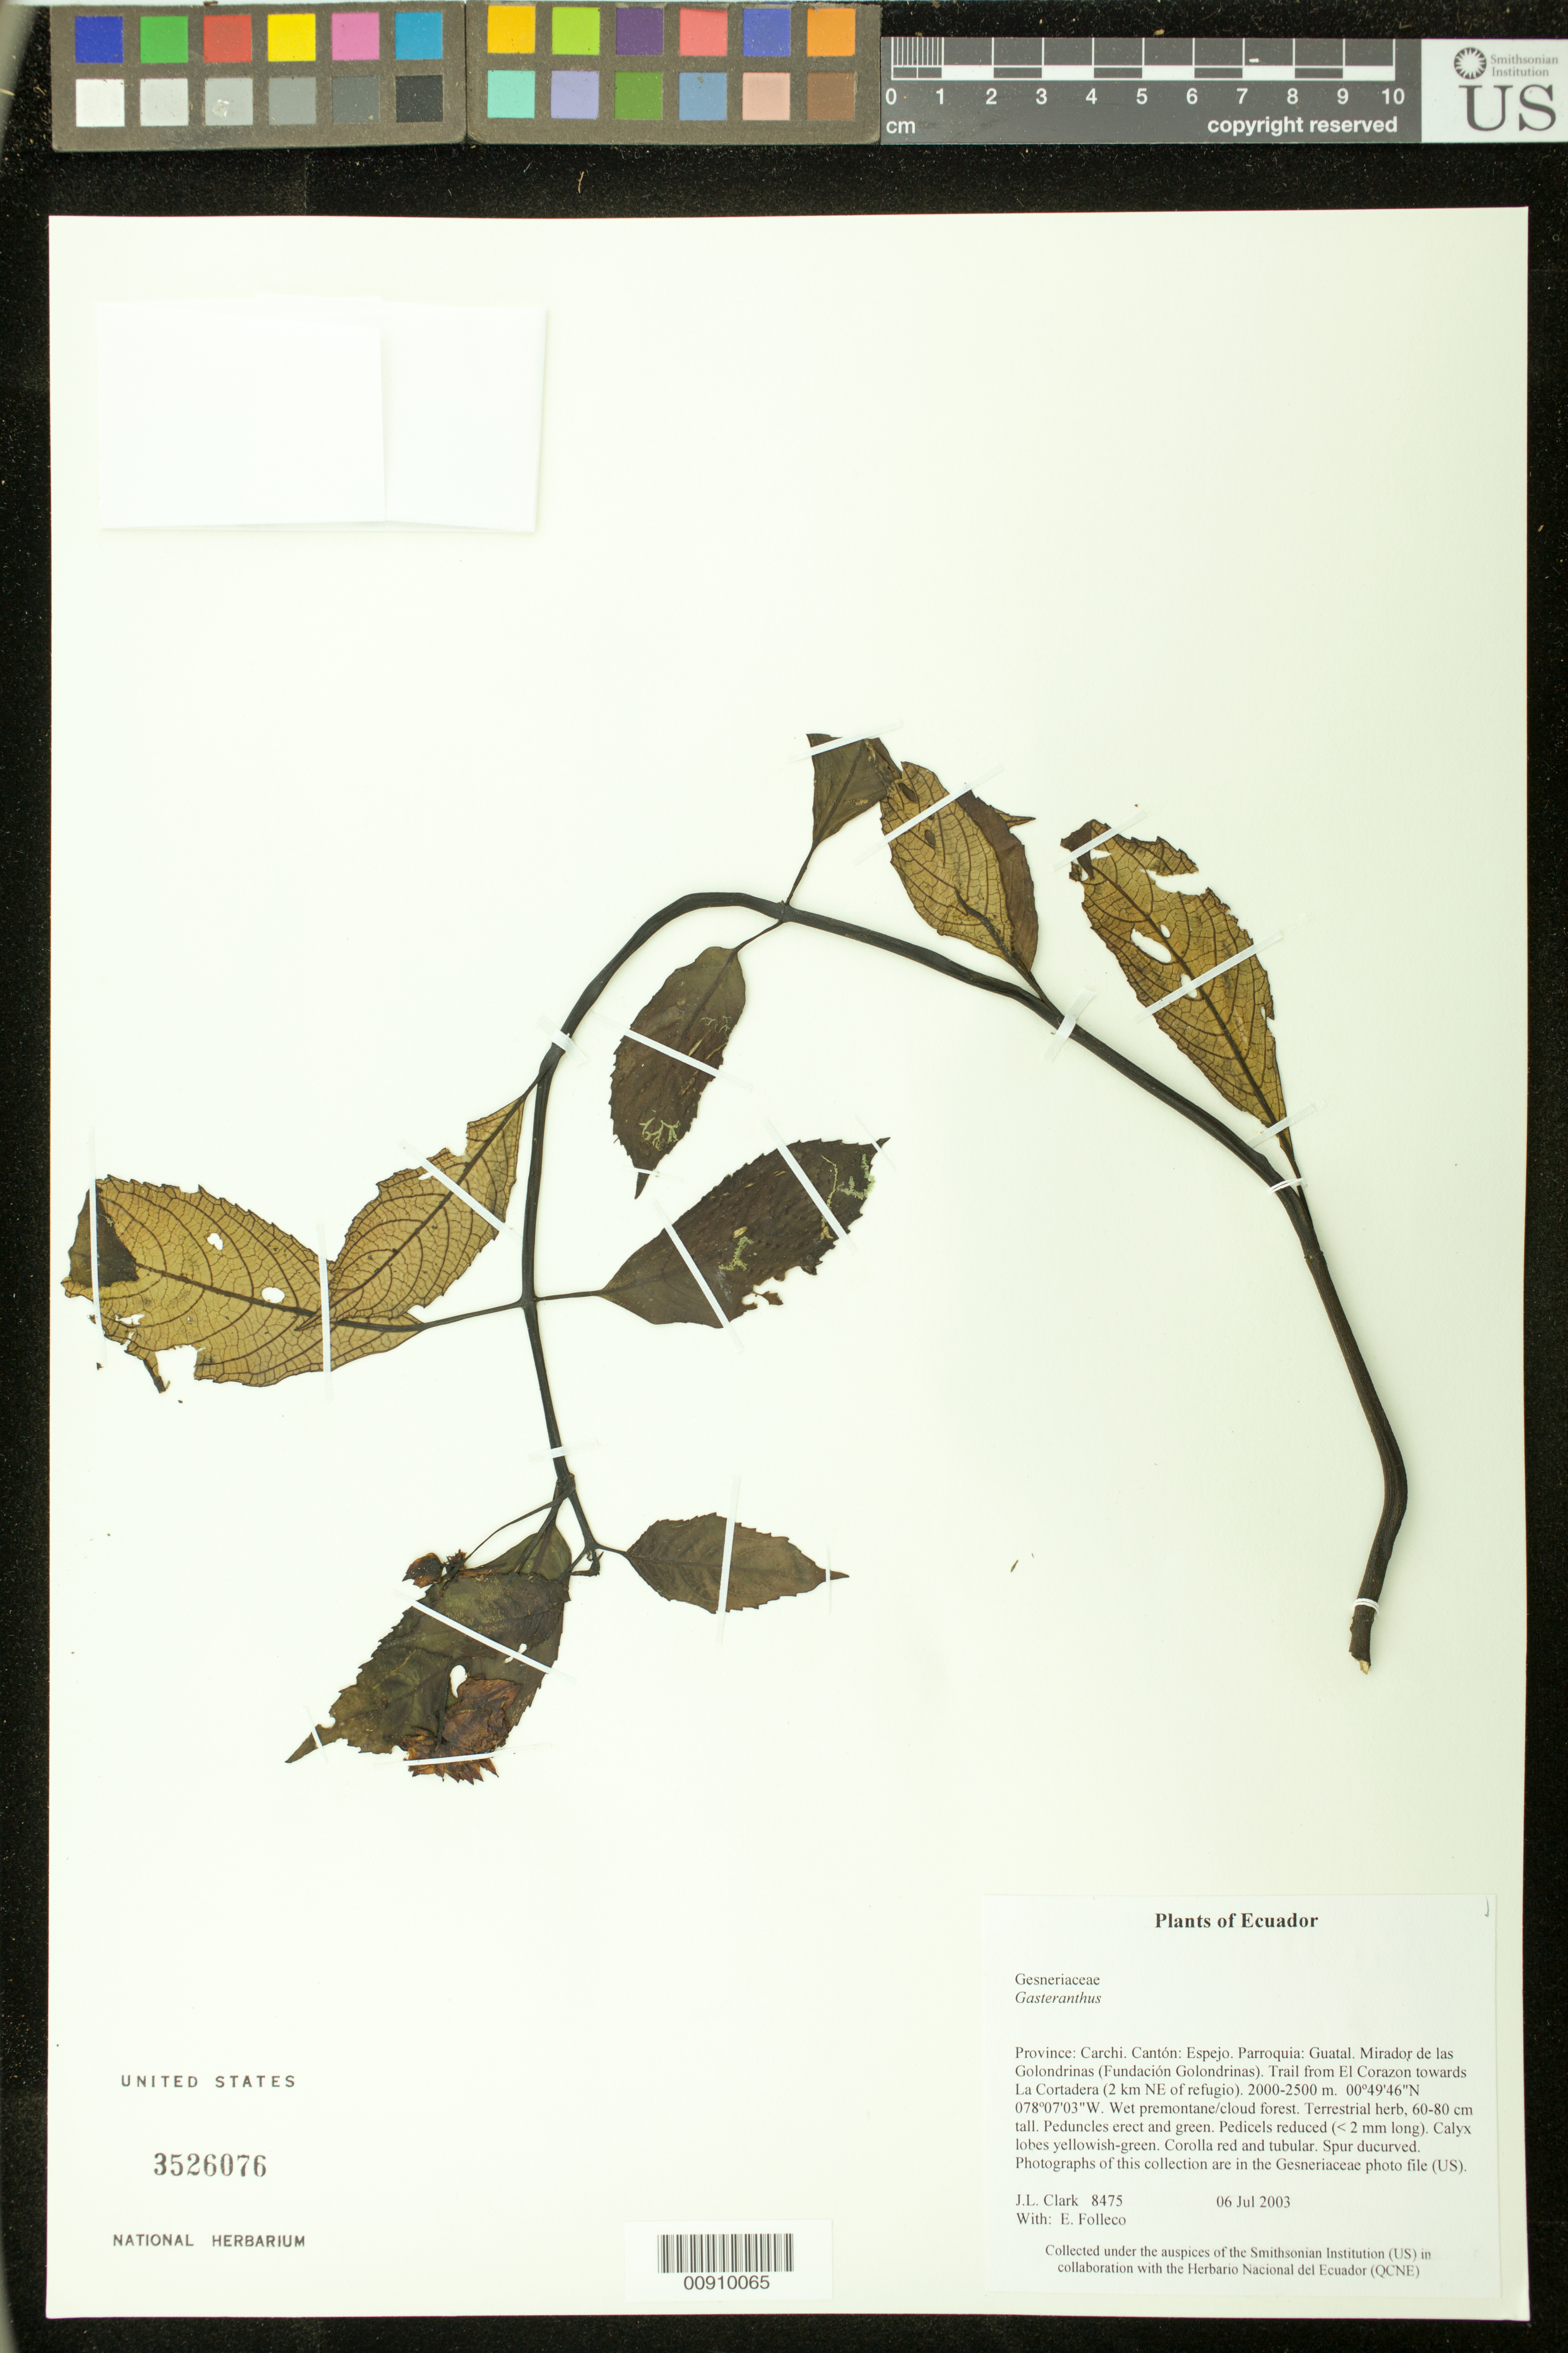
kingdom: Plantae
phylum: Tracheophyta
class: Magnoliopsida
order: Lamiales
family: Gesneriaceae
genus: Gasteranthus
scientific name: Gasteranthus glaber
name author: L.E. Skog & L.P. Kvist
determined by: Skog, Laurence E.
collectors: J. L. Clark & E. Folleco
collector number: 8475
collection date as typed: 06 Jul 2003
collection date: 2003-07-06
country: Ecuador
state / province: Carchi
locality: Espejo. Parroquia: Guatal. Mirador de las Golondrinas (Fundación Golondrinas). Trail from El Corazon towards La Cortadera (2 km NE of refugio).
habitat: Wet premontane/cloud forest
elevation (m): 2000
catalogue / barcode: US 3526076